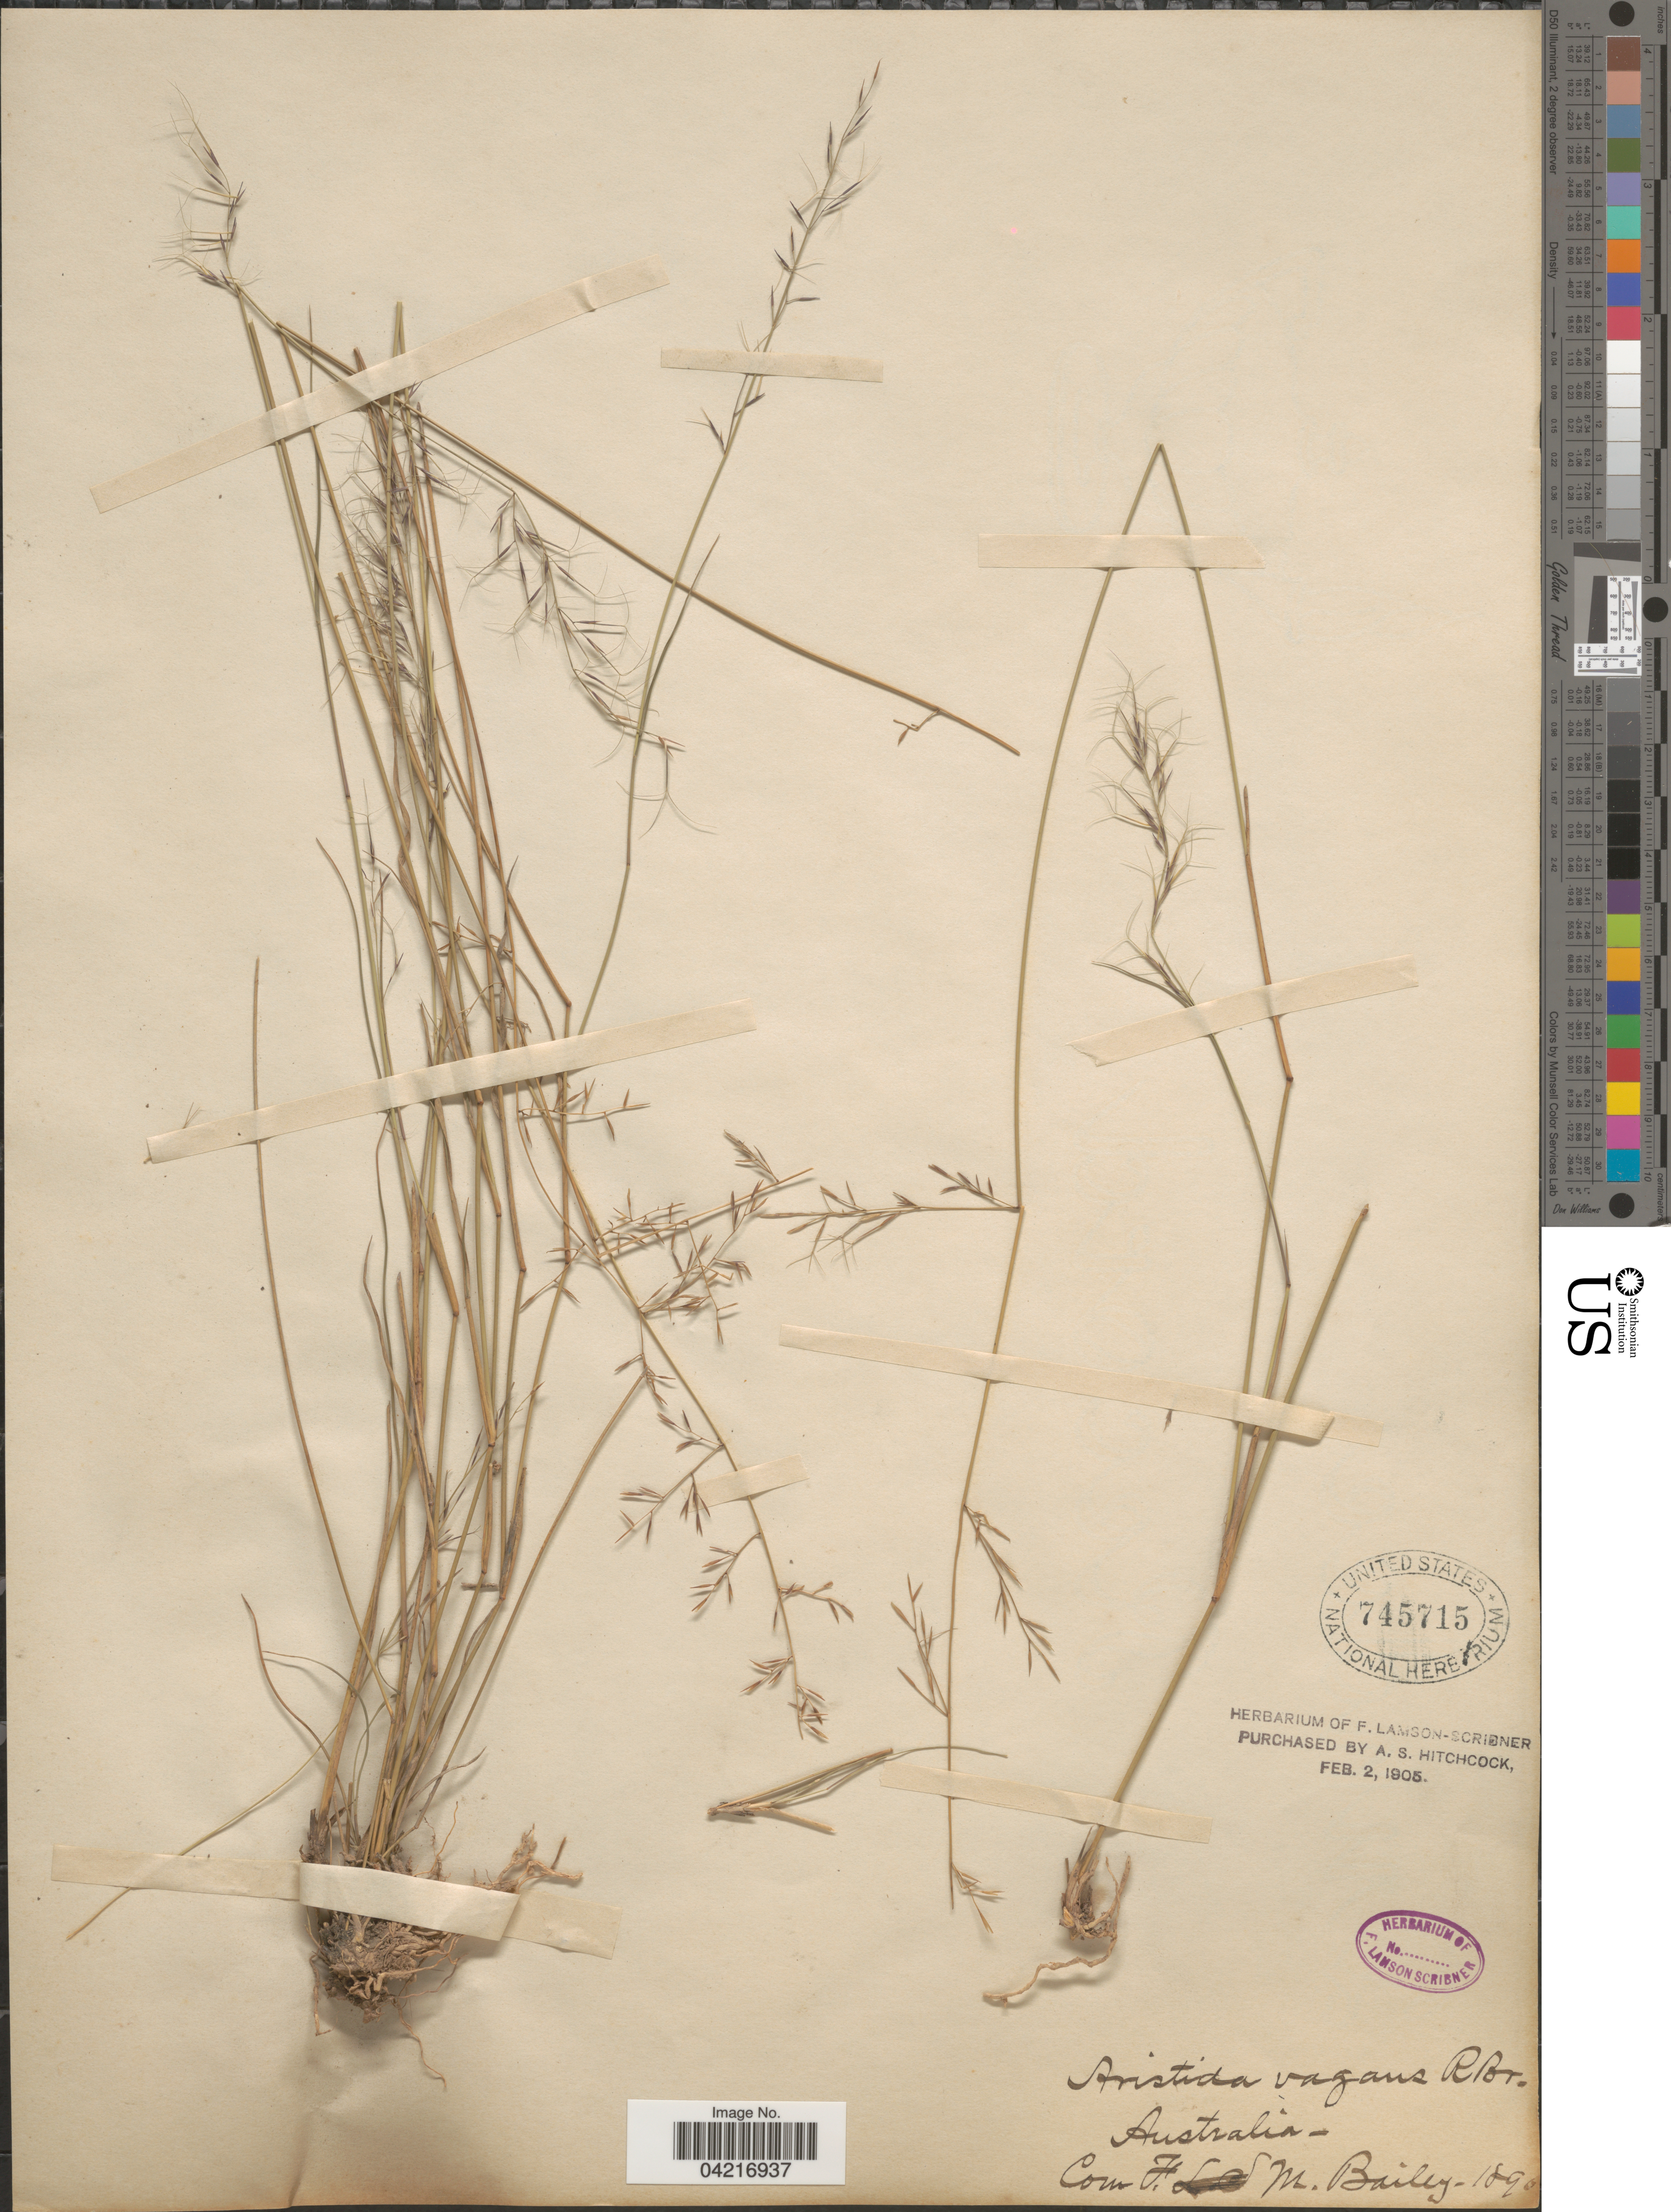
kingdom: Plantae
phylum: Tracheophyta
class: Liliopsida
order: Poales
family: Poaceae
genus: Aristida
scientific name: Aristida vagans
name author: Cav.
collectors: ex herb. F. Lamson Scribner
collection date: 1890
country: Australia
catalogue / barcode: US 745715